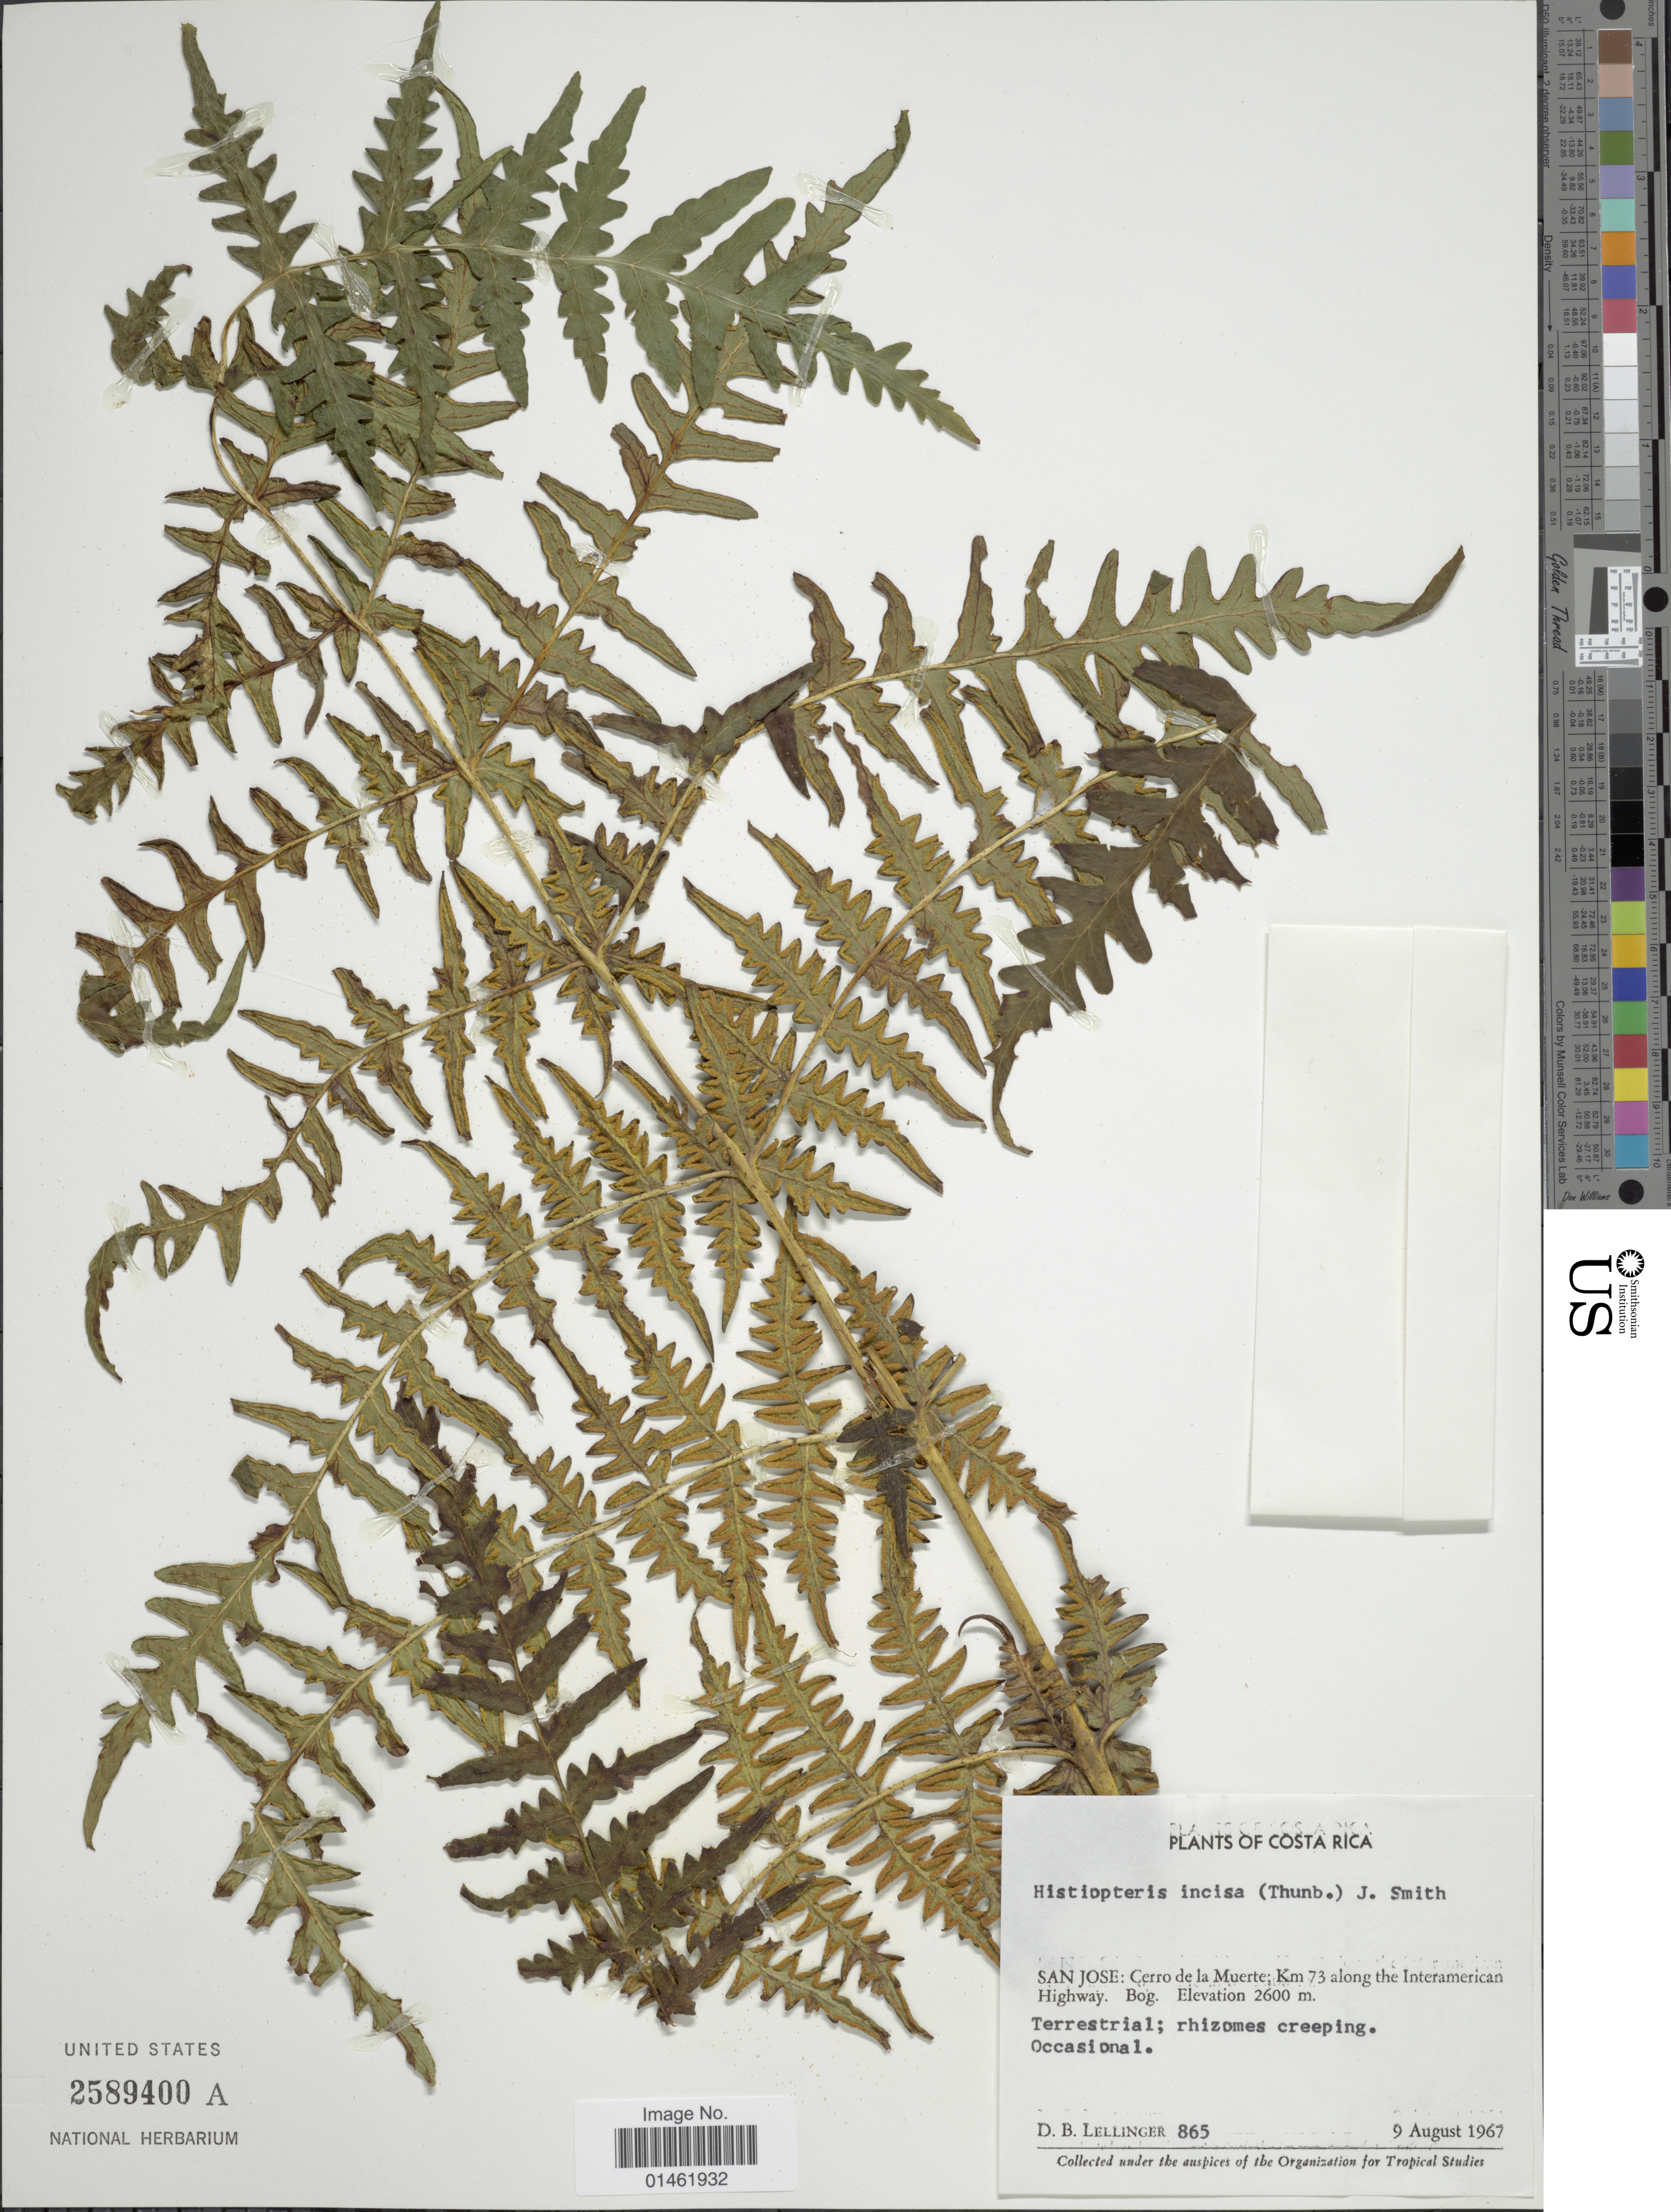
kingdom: Plantae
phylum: Tracheophyta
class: Polypodiopsida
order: Polypodiales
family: Dennstaedtiaceae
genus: Histiopteris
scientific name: Histiopteris incisa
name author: (Thunb.) J. Sm.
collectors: D. B. Lellinger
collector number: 865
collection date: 1967-08-09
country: Costa Rica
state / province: San José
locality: San Jose: Cerro de la Muerte km 73 along the Interamerican Highway, Bog.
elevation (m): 2600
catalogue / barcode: US 2589400A